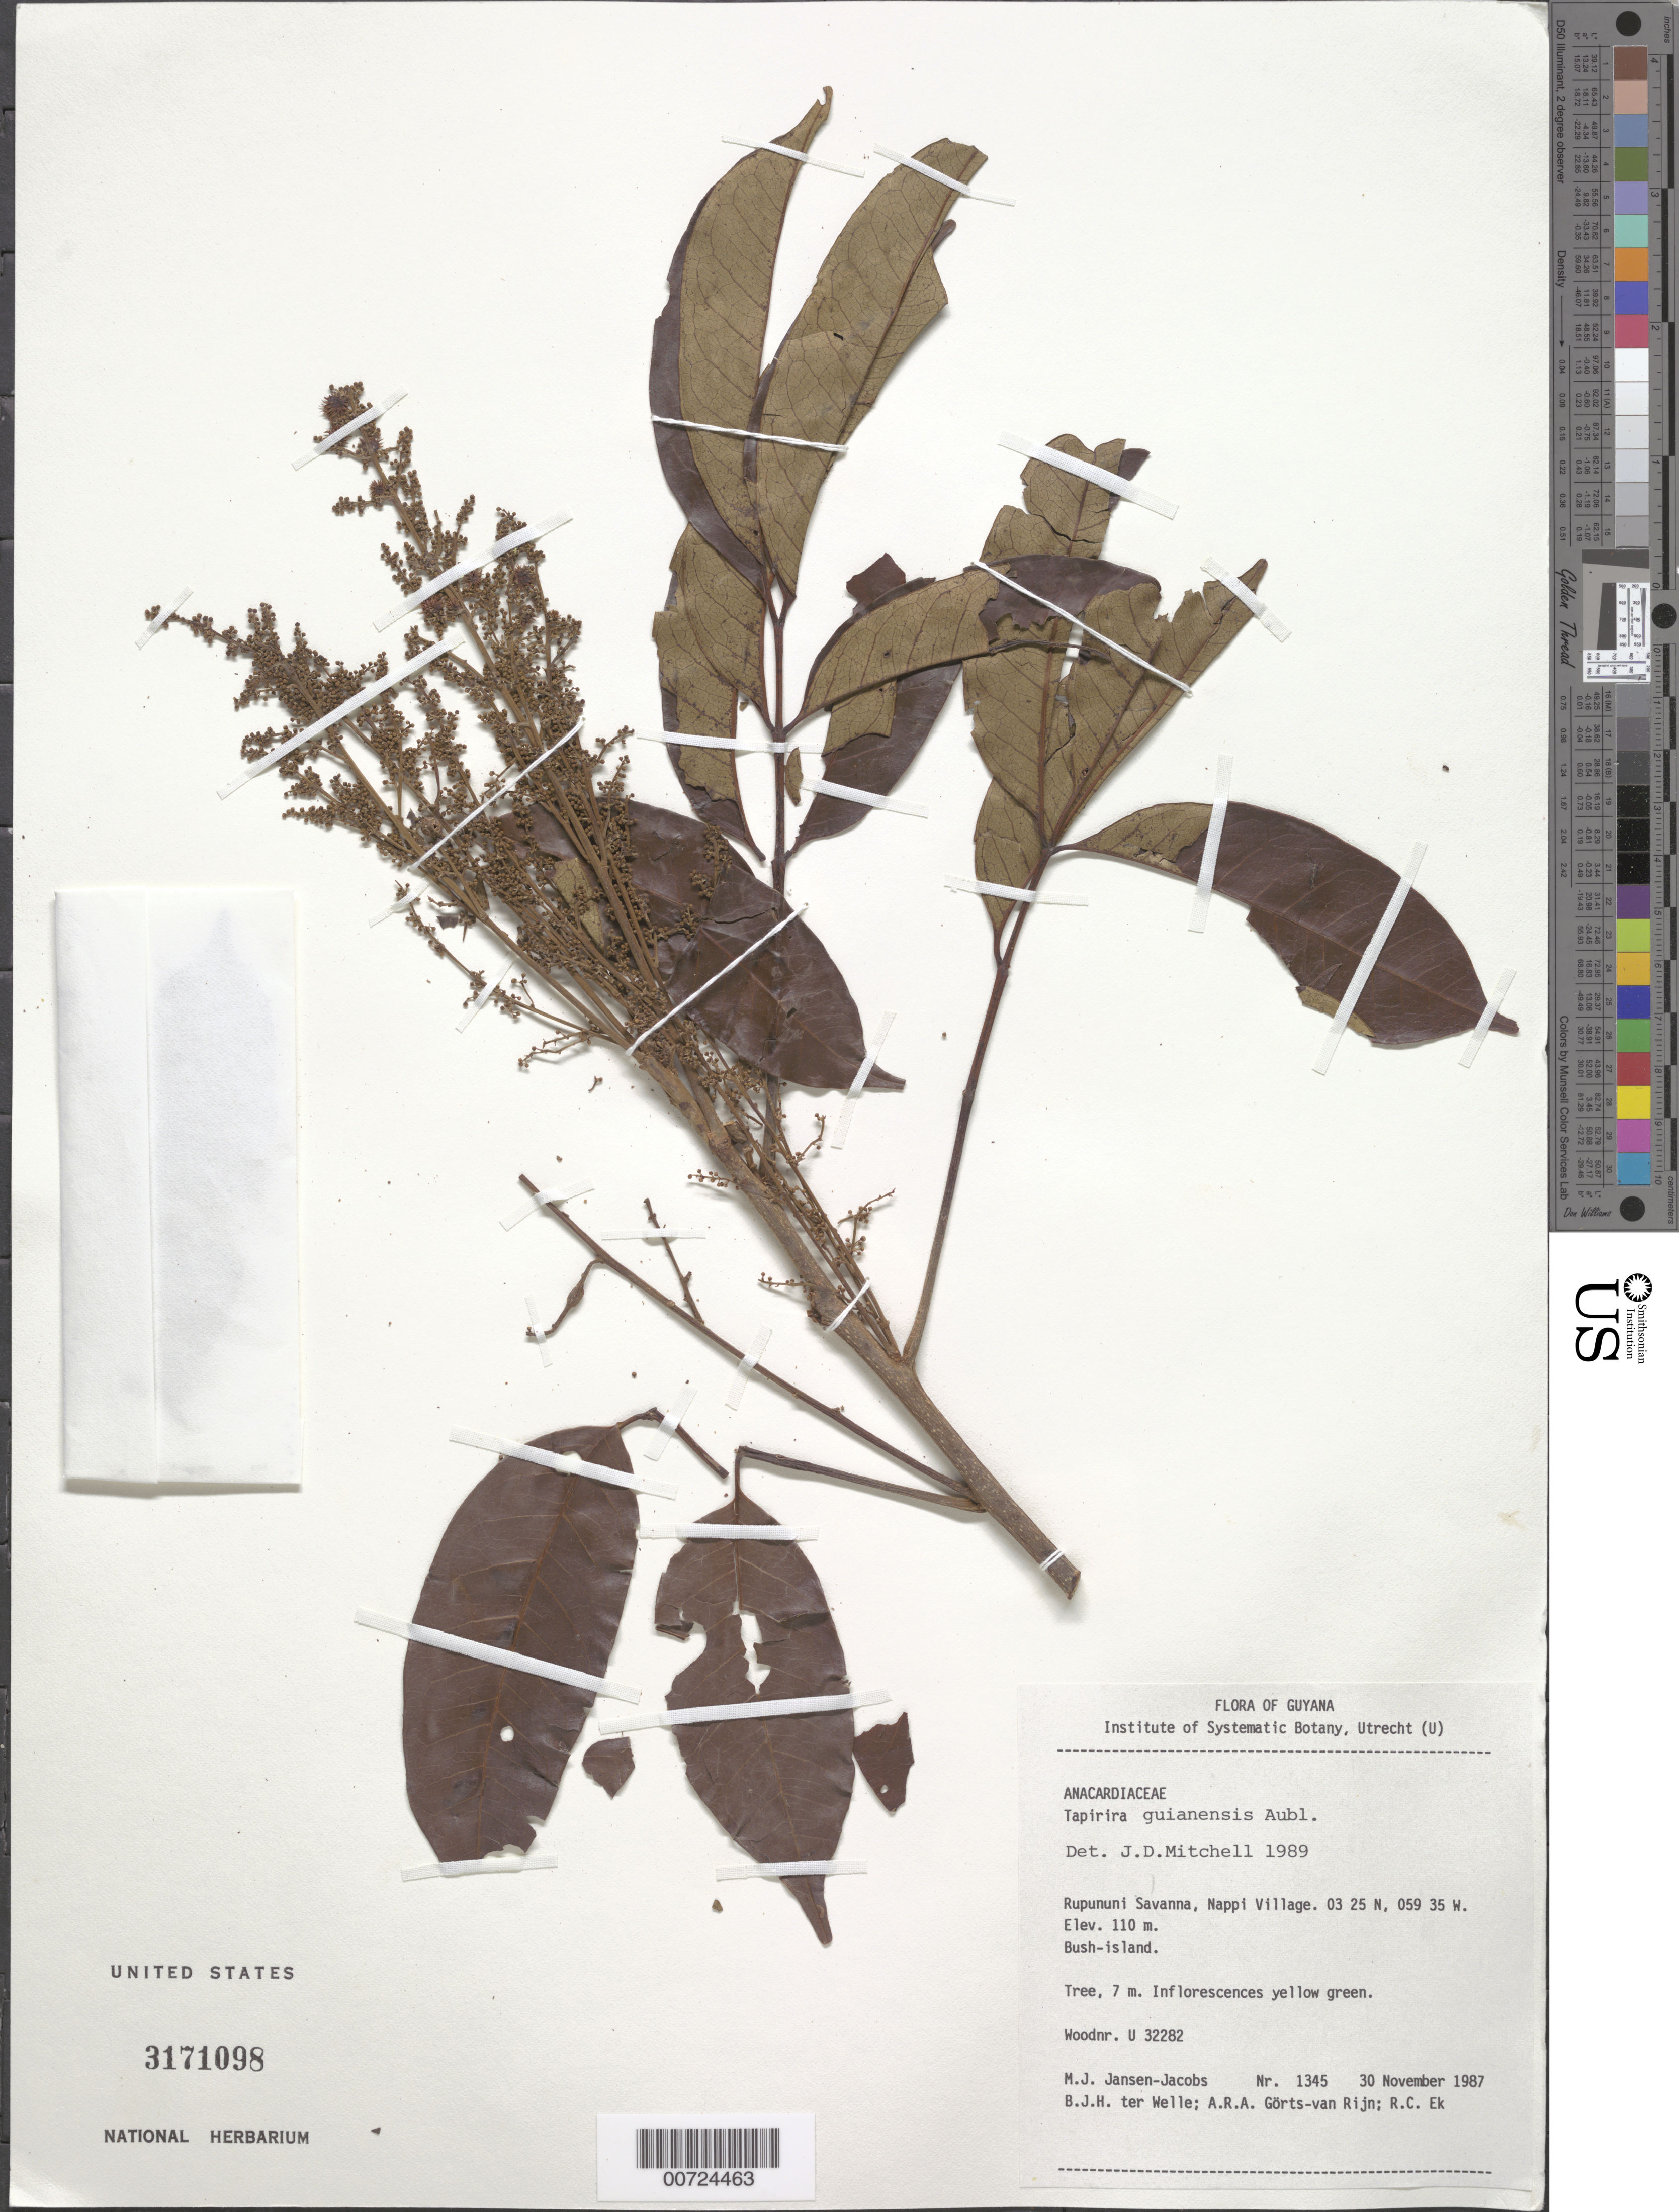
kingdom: Plantae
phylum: Tracheophyta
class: Magnoliopsida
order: Sapindales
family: Anacardiaceae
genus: Tapirira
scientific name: Tapirira guianensis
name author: Aubl.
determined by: Mitchell, John D.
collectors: M. J. Jansen-Jacobs, B. Welle, A. .R. A. Görts-van Rijn & R. C. Ek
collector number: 1345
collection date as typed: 30-Nov-87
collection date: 1987-11-30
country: Guyana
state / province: U. Takutu-U. Essequibo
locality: Nappi Village, Rupununi Savanna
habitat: Bush island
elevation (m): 110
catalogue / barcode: US 3171098